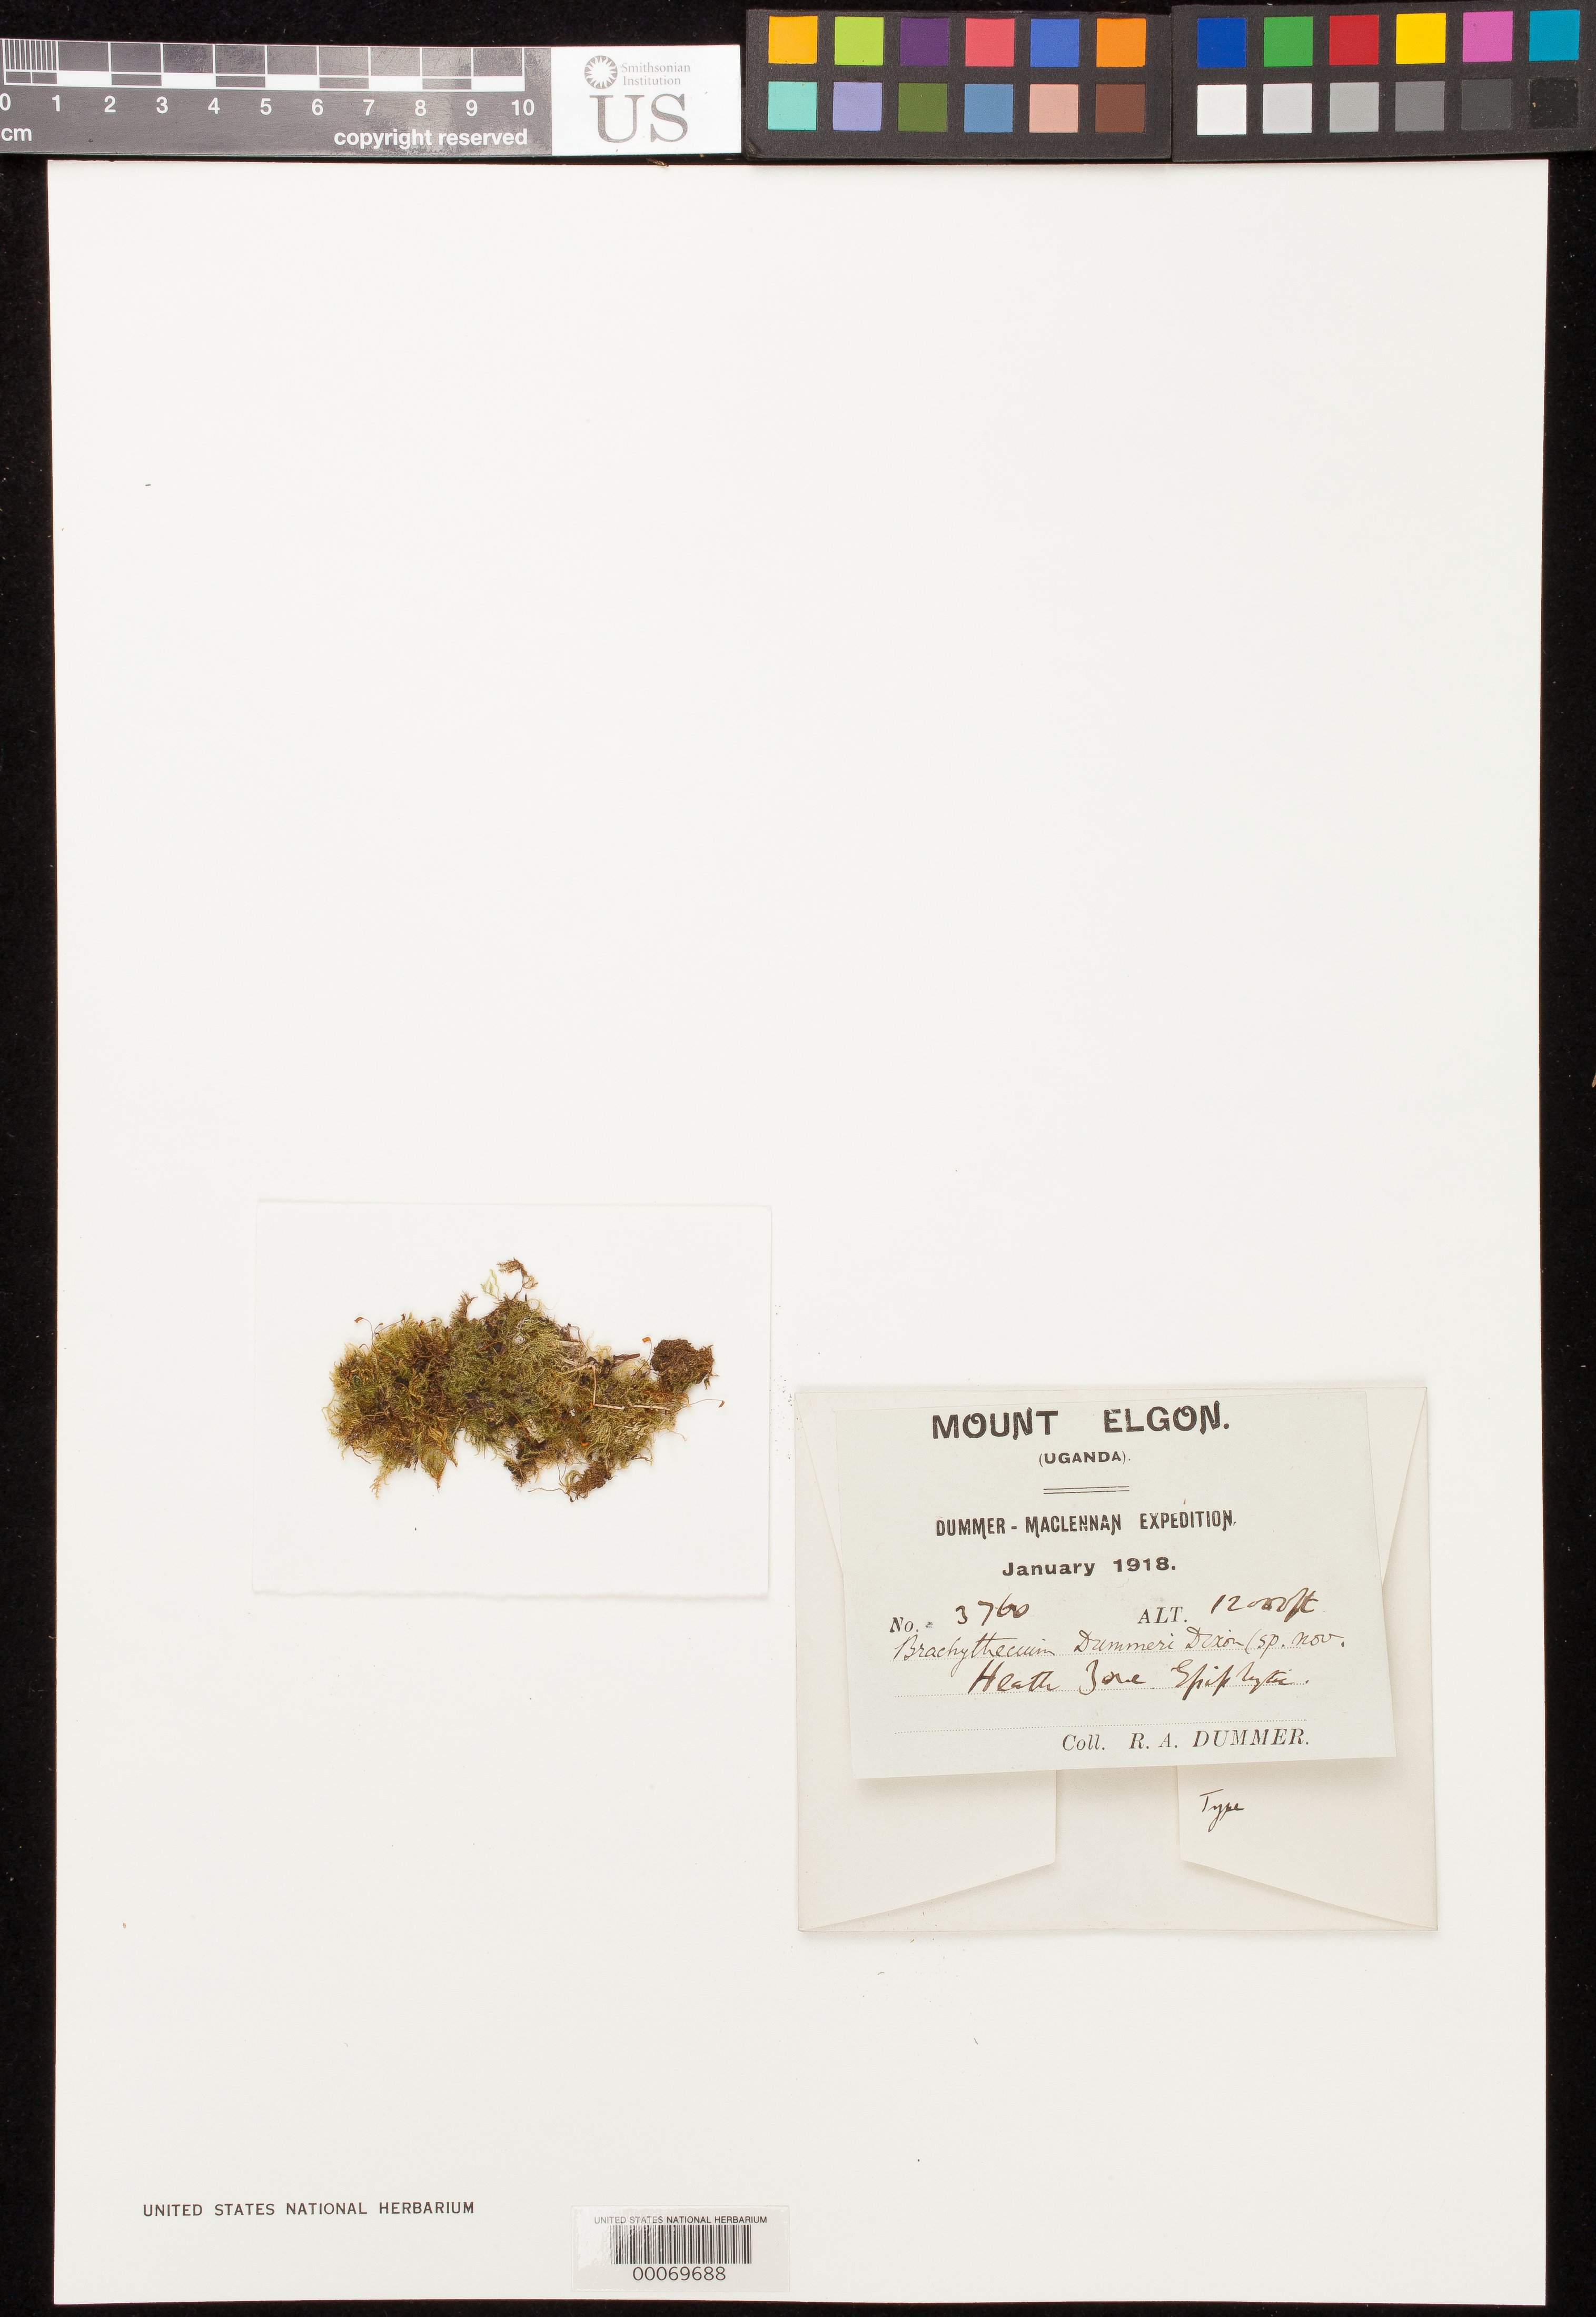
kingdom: Plantae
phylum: Bryophyta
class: Bryopsida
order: Hypnales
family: Brachytheciaceae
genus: Brachythecium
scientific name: Brachythecium dummeri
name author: Dixon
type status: Syntype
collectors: R. Dümmer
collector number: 3760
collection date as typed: Jan 1918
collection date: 1918-01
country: Uganda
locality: Mt. Elgon; alt. 12,000 ft.